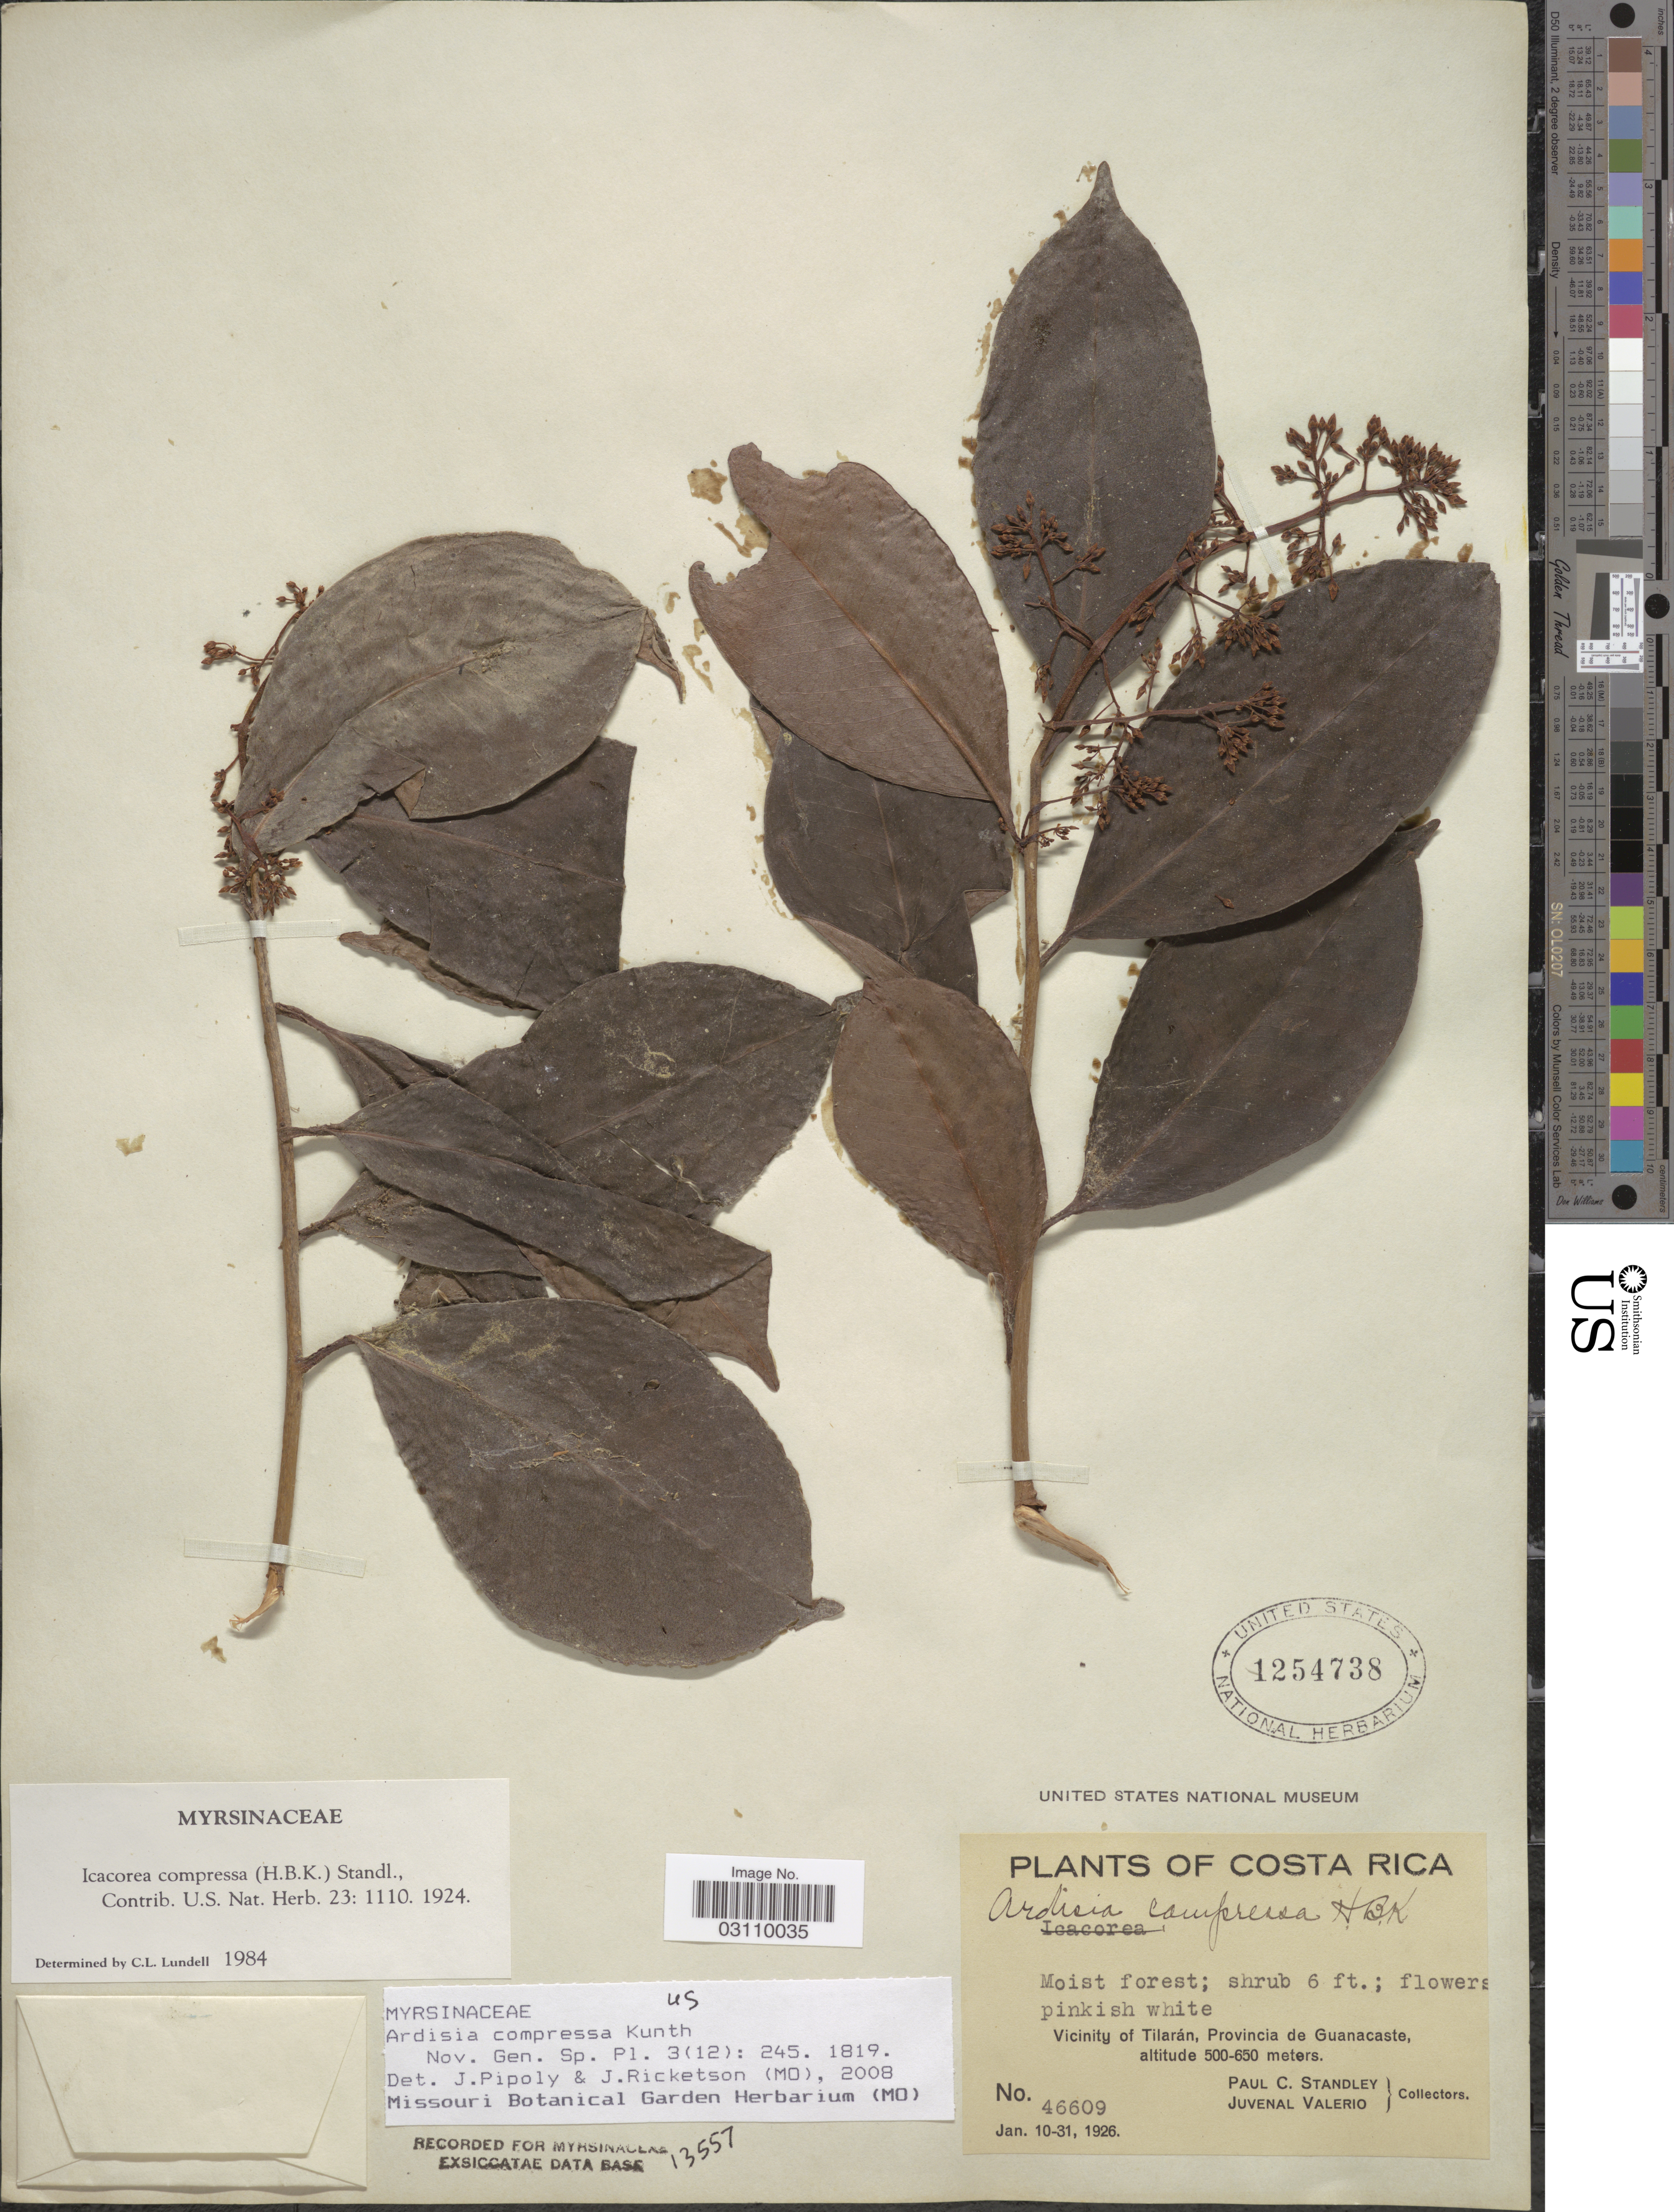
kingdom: Plantae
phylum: Tracheophyta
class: Magnoliopsida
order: Ericales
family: Primulaceae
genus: Ardisia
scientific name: Ardisia compressa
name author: Kunth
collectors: P. C. Standley & J. Valerio R.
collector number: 46609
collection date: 1926-01-10/1926-01-31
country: Costa Rica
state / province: Guanacaste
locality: Vicinity of Tilarán.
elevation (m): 500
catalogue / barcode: US 1254738